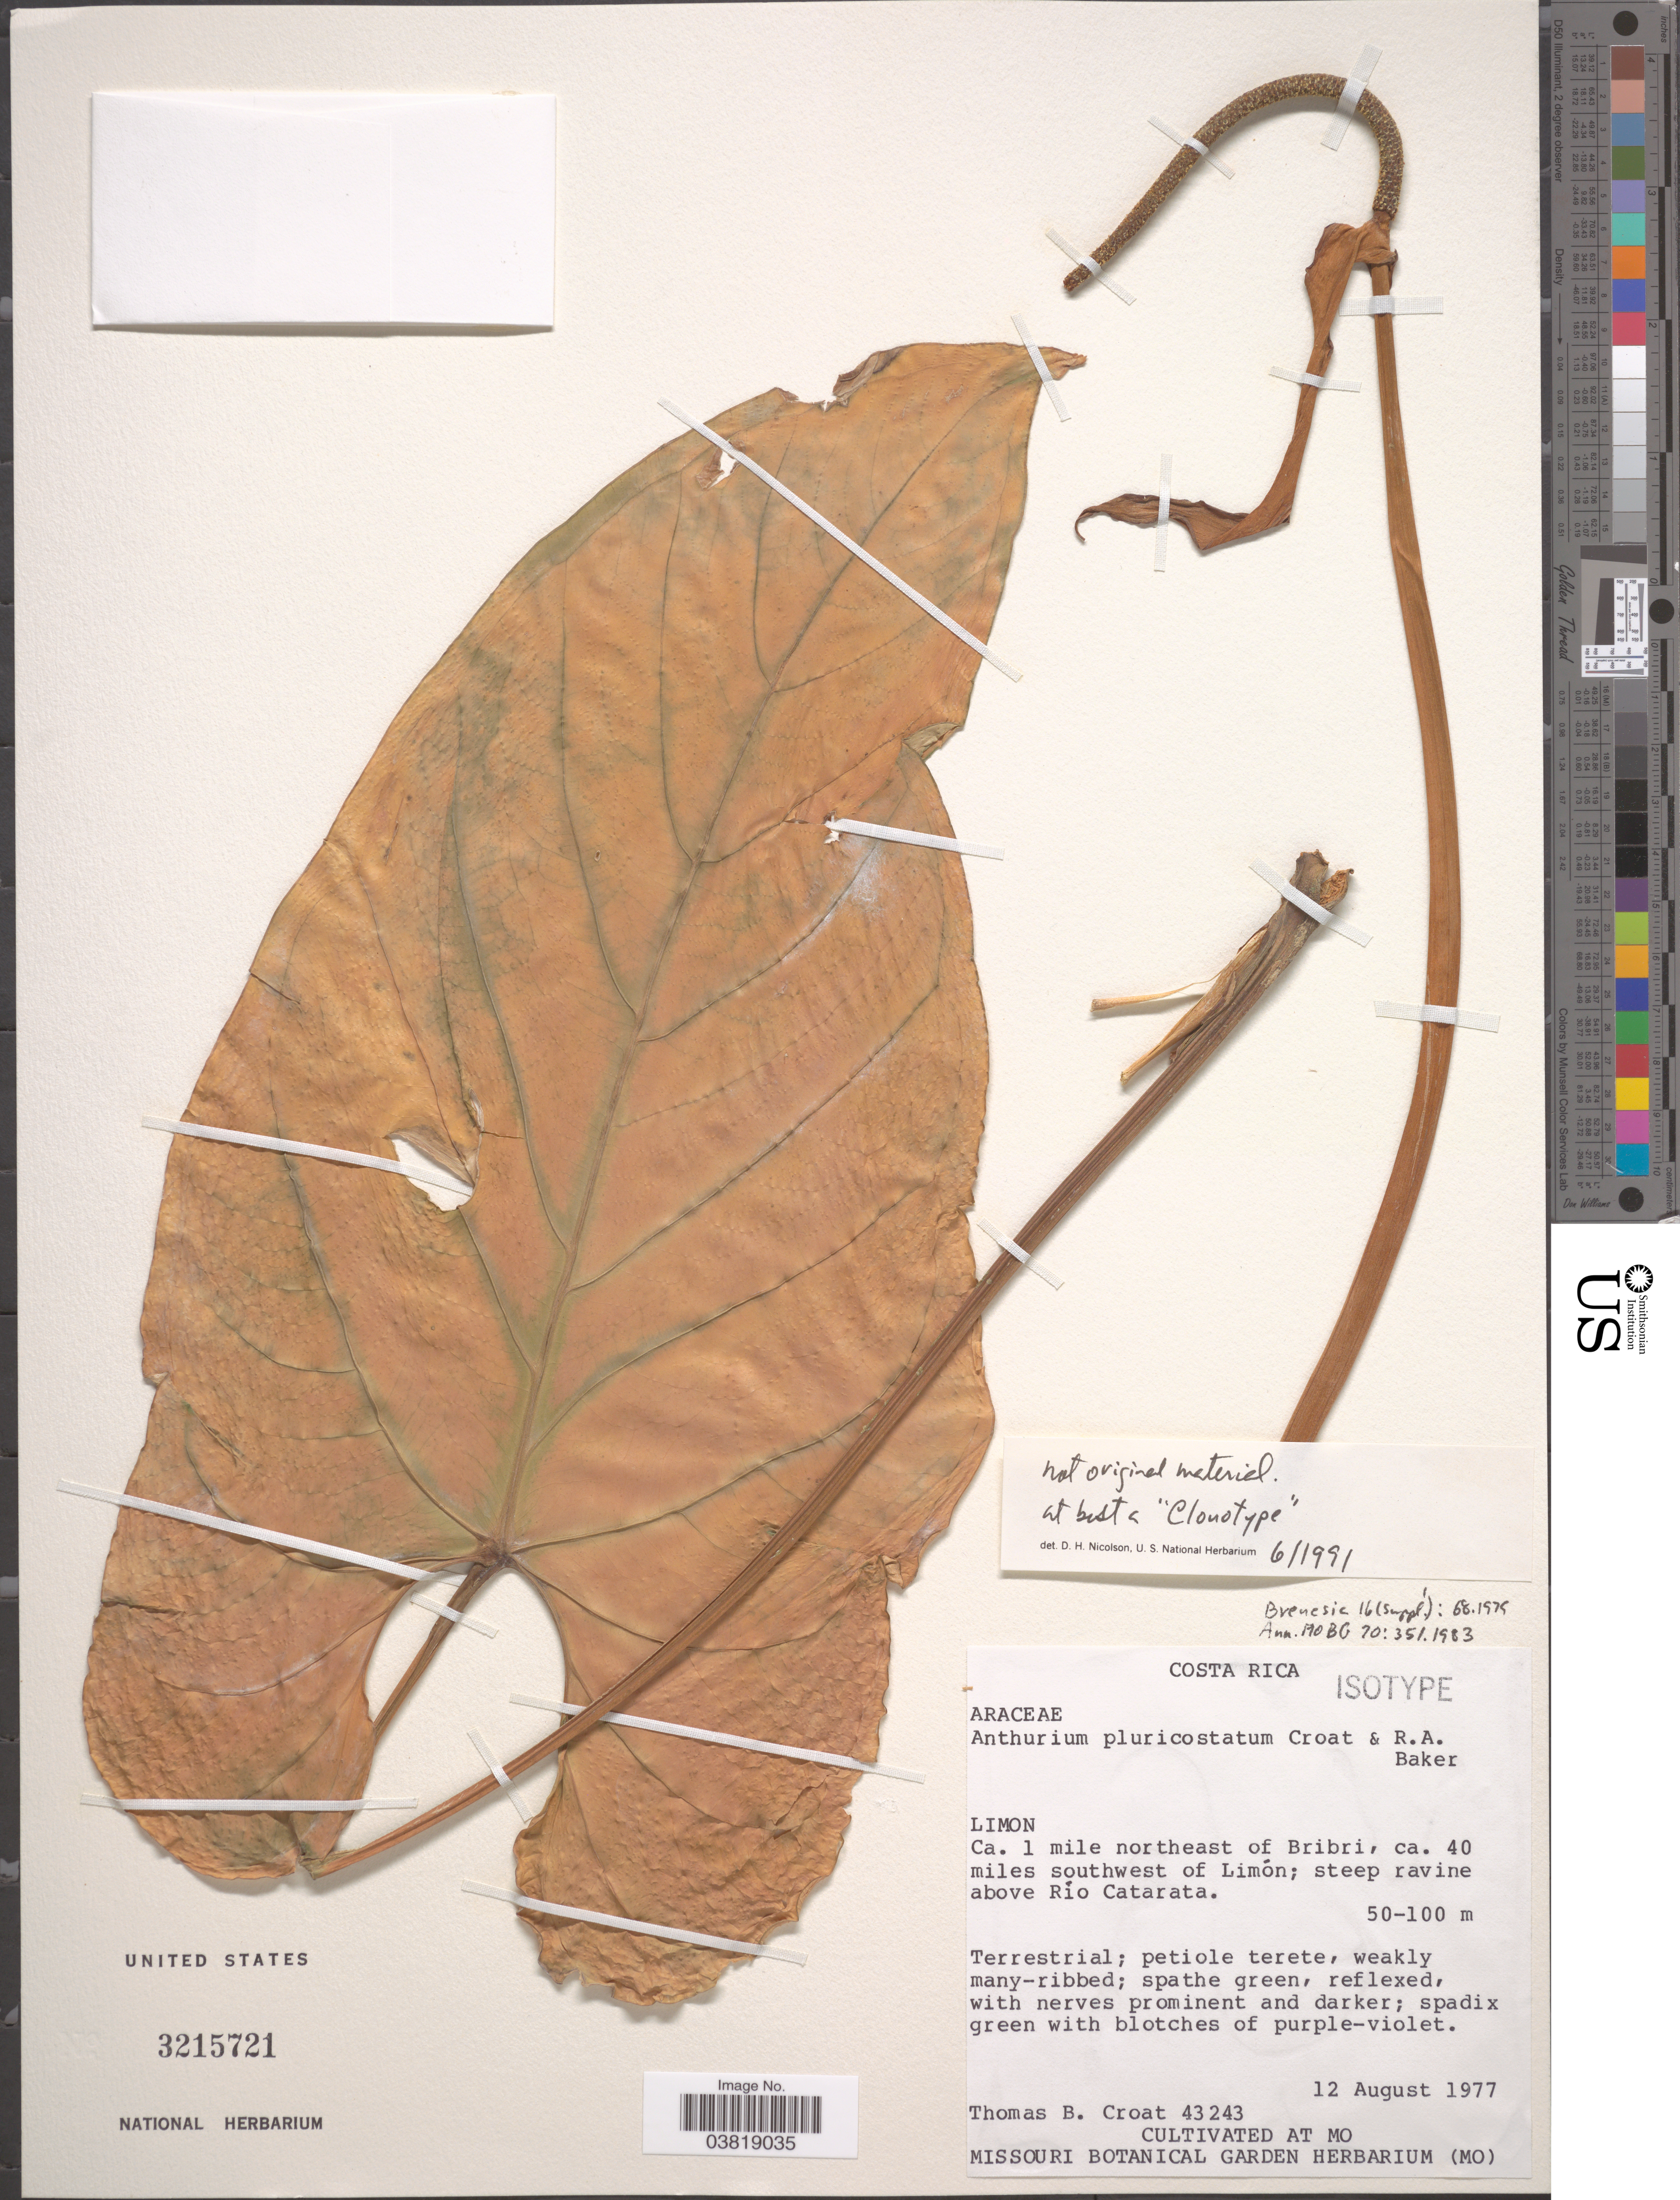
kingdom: Plantae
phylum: Tracheophyta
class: Liliopsida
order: Alismatales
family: Araceae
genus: Anthurium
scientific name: Anthurium pluricostatum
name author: Croat & R.A. Baker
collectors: T. B. Croat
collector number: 43243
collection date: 1977-08-12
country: Costa Rica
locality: Missouri Botanical Garden Herbarium. [unsure placement] Ca. 1 mile northeast of Bribri, ca. 40 miles southwest of Limón; steep ravine above Río Catarata.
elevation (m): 50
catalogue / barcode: US 3215721